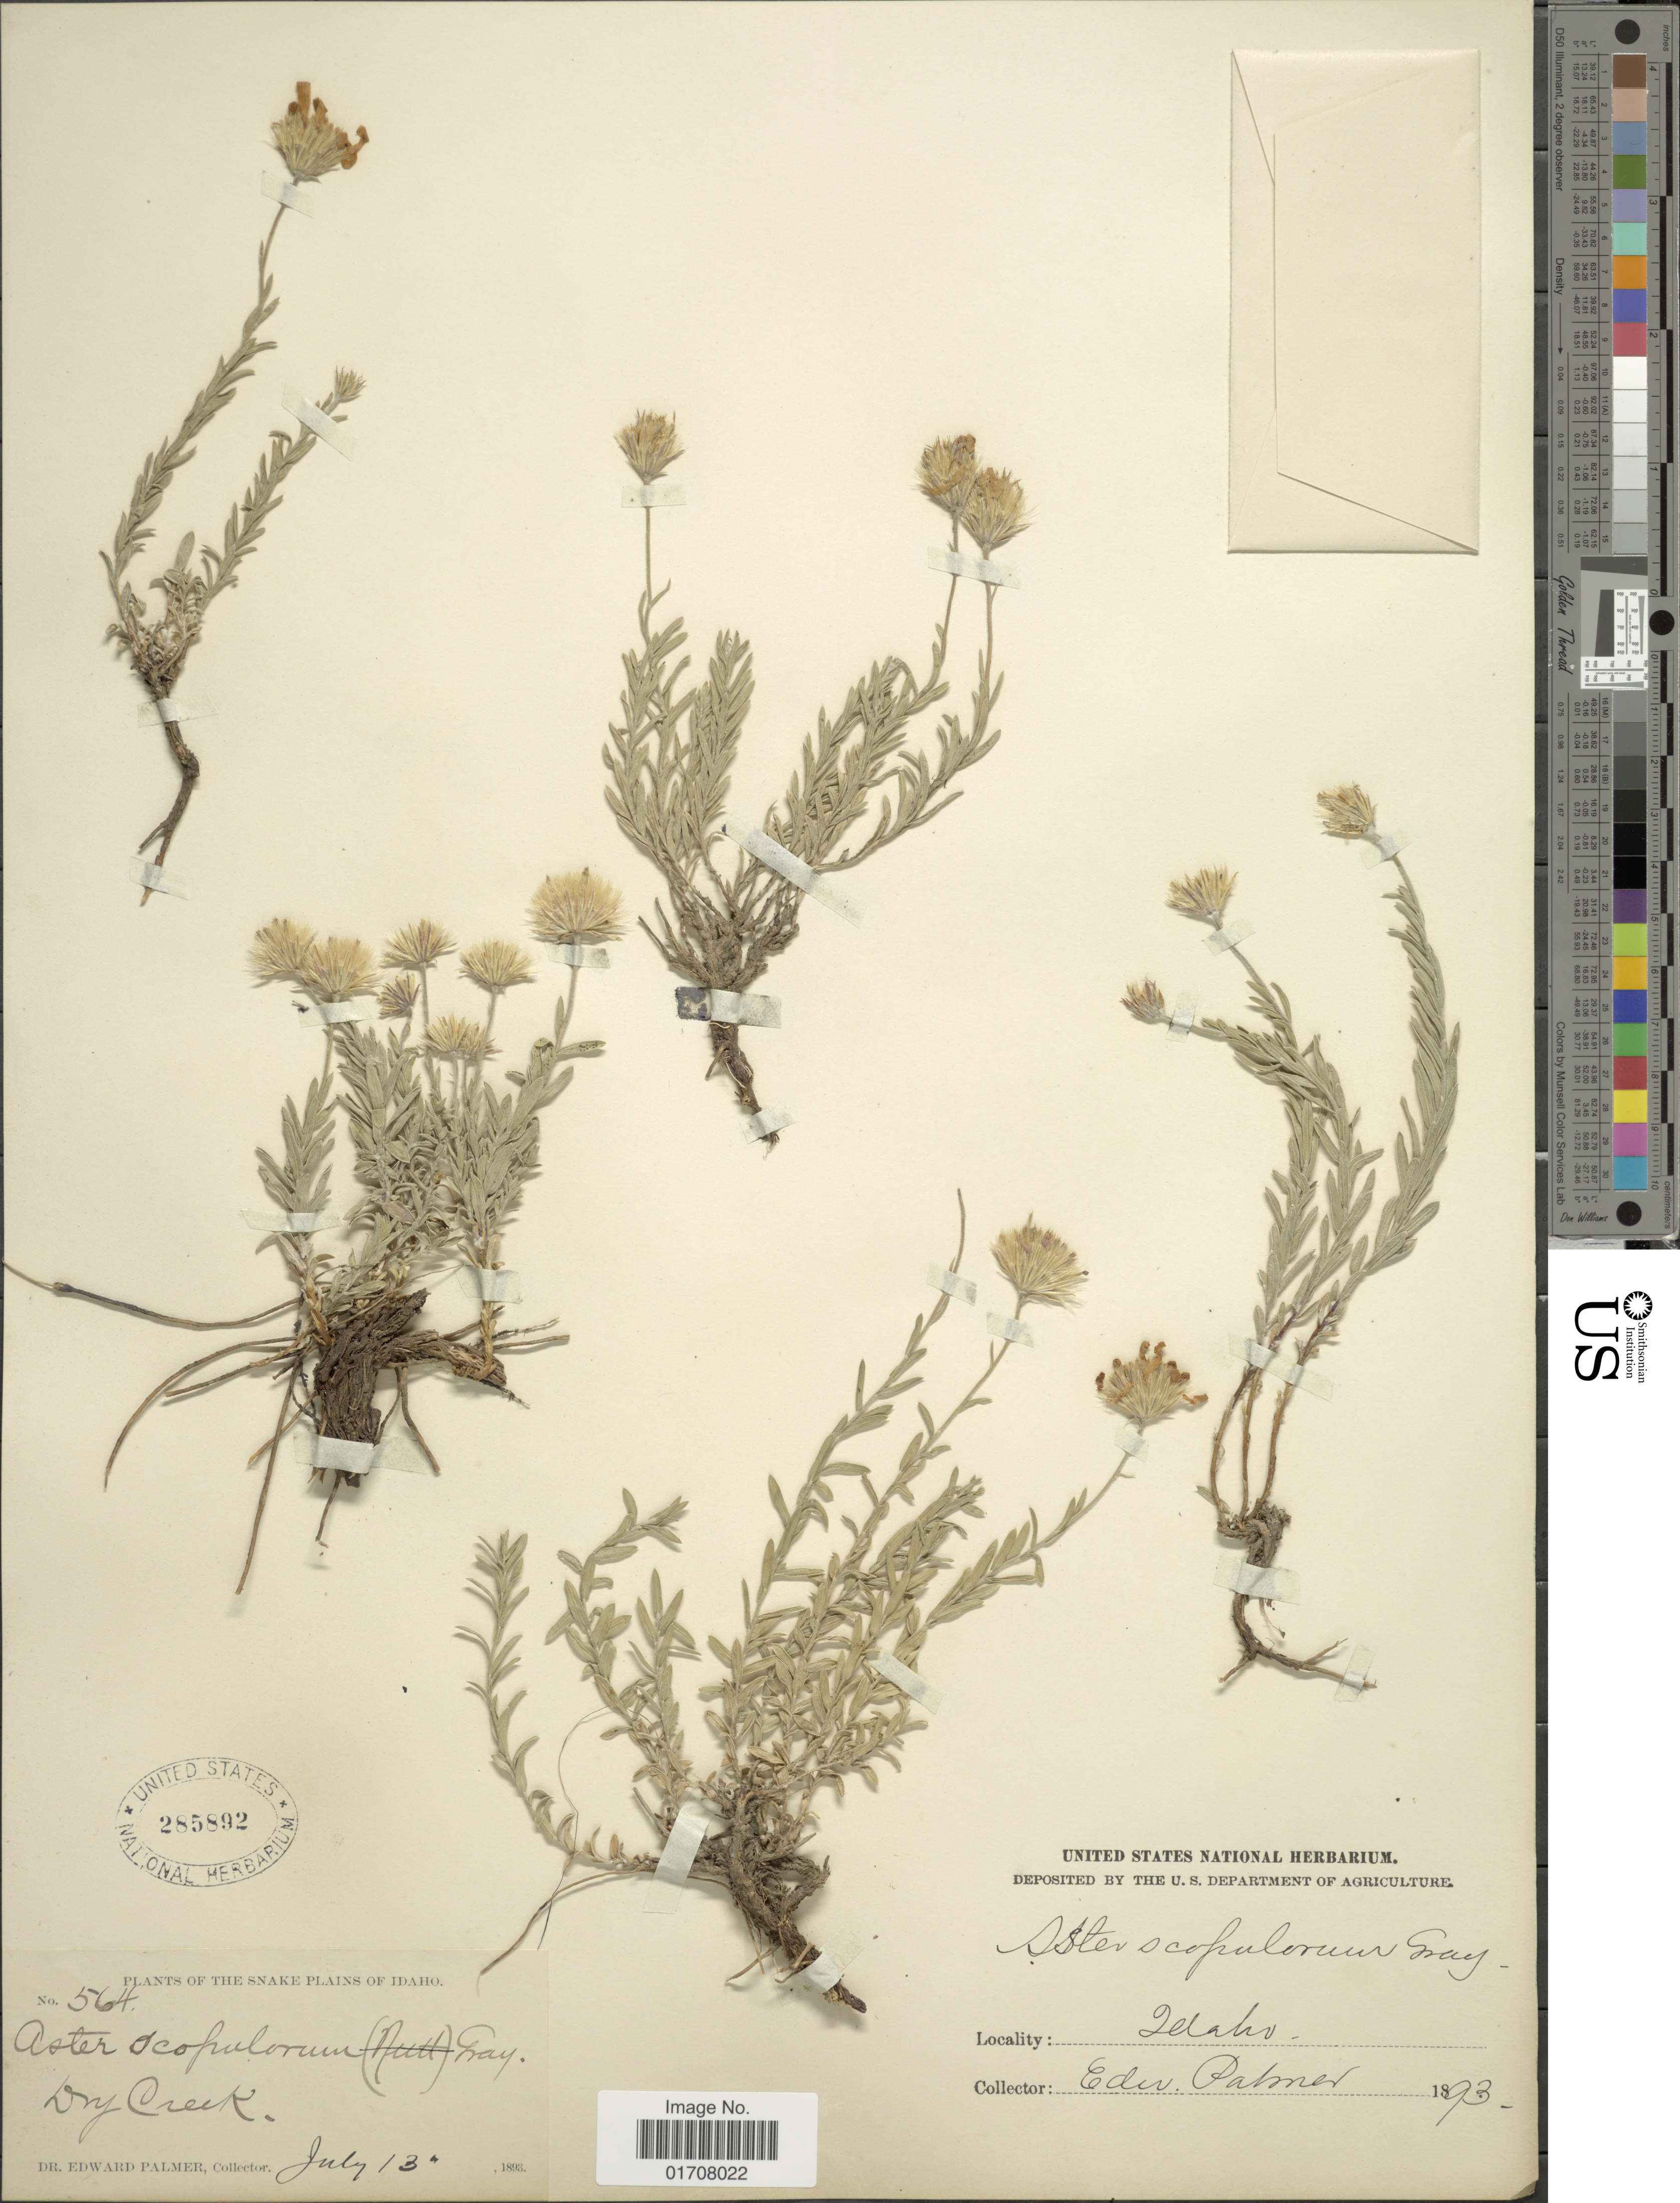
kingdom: Plantae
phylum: Tracheophyta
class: Magnoliopsida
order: Asterales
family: Asteraceae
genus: Ionactis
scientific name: Ionactis alpina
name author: (Nutt.) Greene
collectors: E. Palmer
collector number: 564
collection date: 1893-07-13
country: United States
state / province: Idaho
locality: The Snake Plains, Dry Creek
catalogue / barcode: US 285892